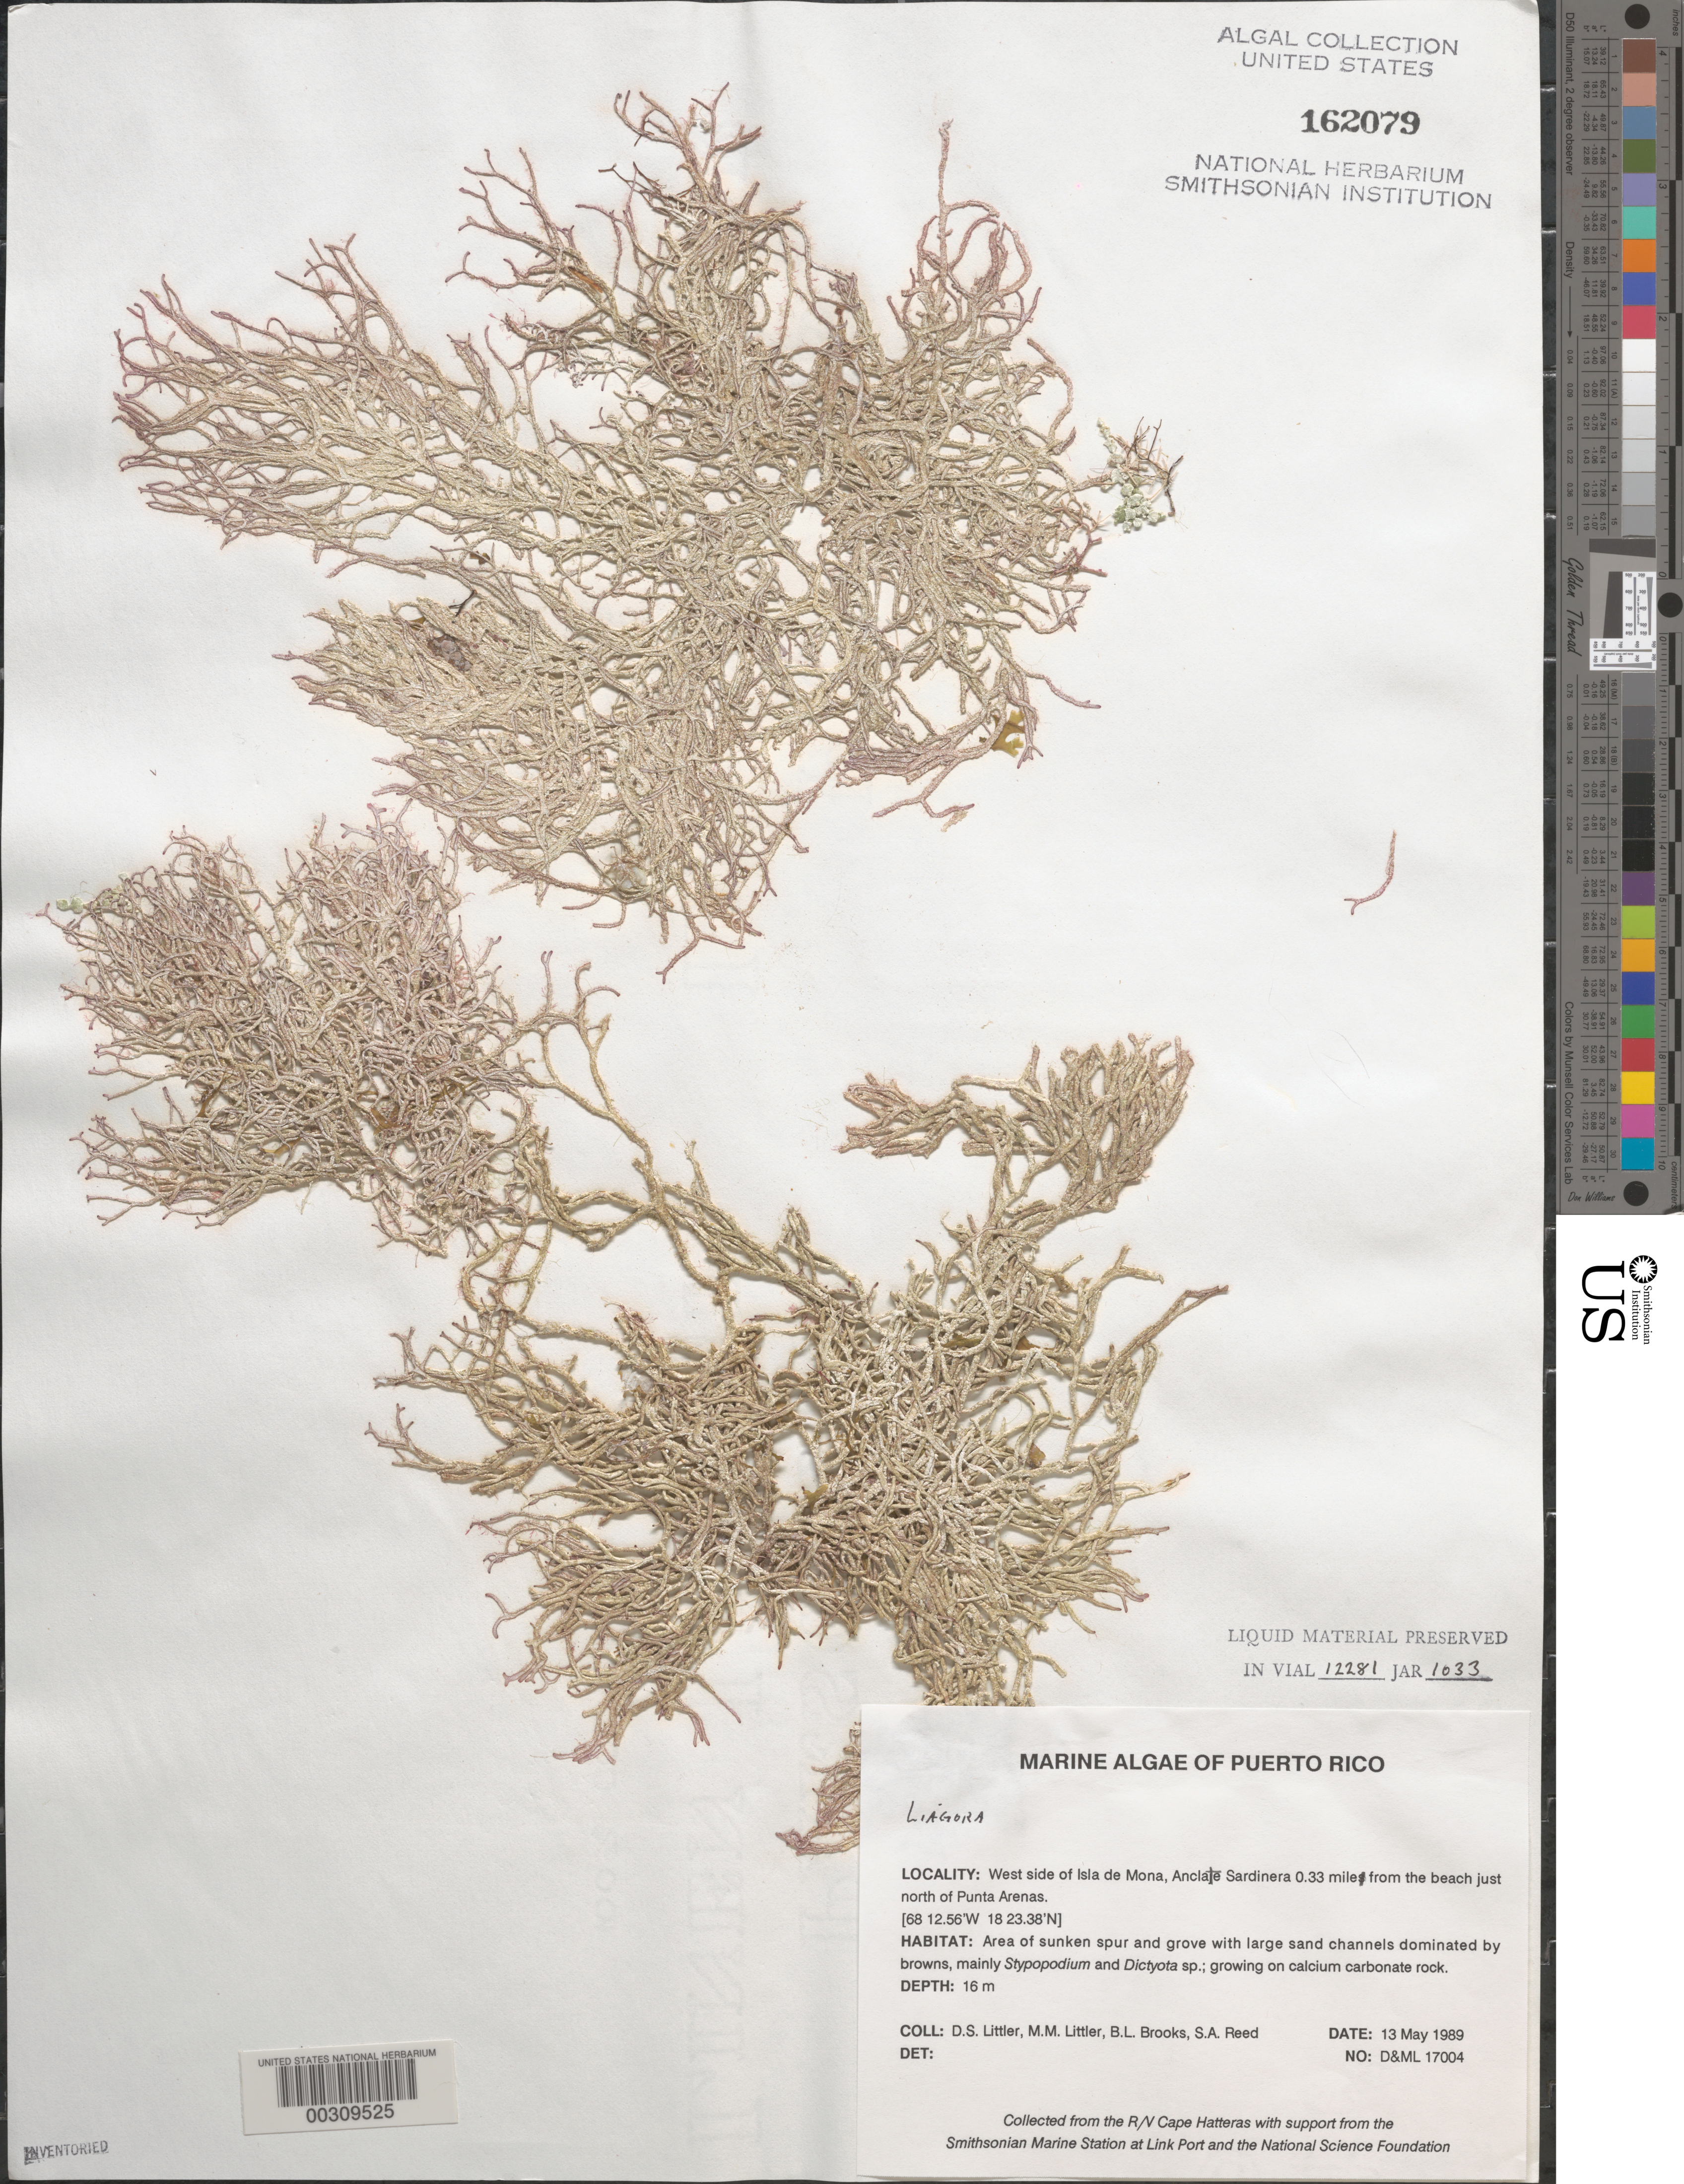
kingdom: Plantae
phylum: Rhodophyta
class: Florideophyceae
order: Nemaliales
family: Liagoraceae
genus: Liagora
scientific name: Liagora sp.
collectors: D. S. Littler, M. M. Littler, B. Brooks & S. Reed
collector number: D&ML 17004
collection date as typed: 13 May 1989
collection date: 1989-05-13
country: Puerto Rico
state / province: Mayaguez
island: Isla de Mona (Isla Mona)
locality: Anclate Sardinera 0.33 mile north of Punta Arenas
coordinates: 18 23.38'N, 68 12.56'W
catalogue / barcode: US 162079